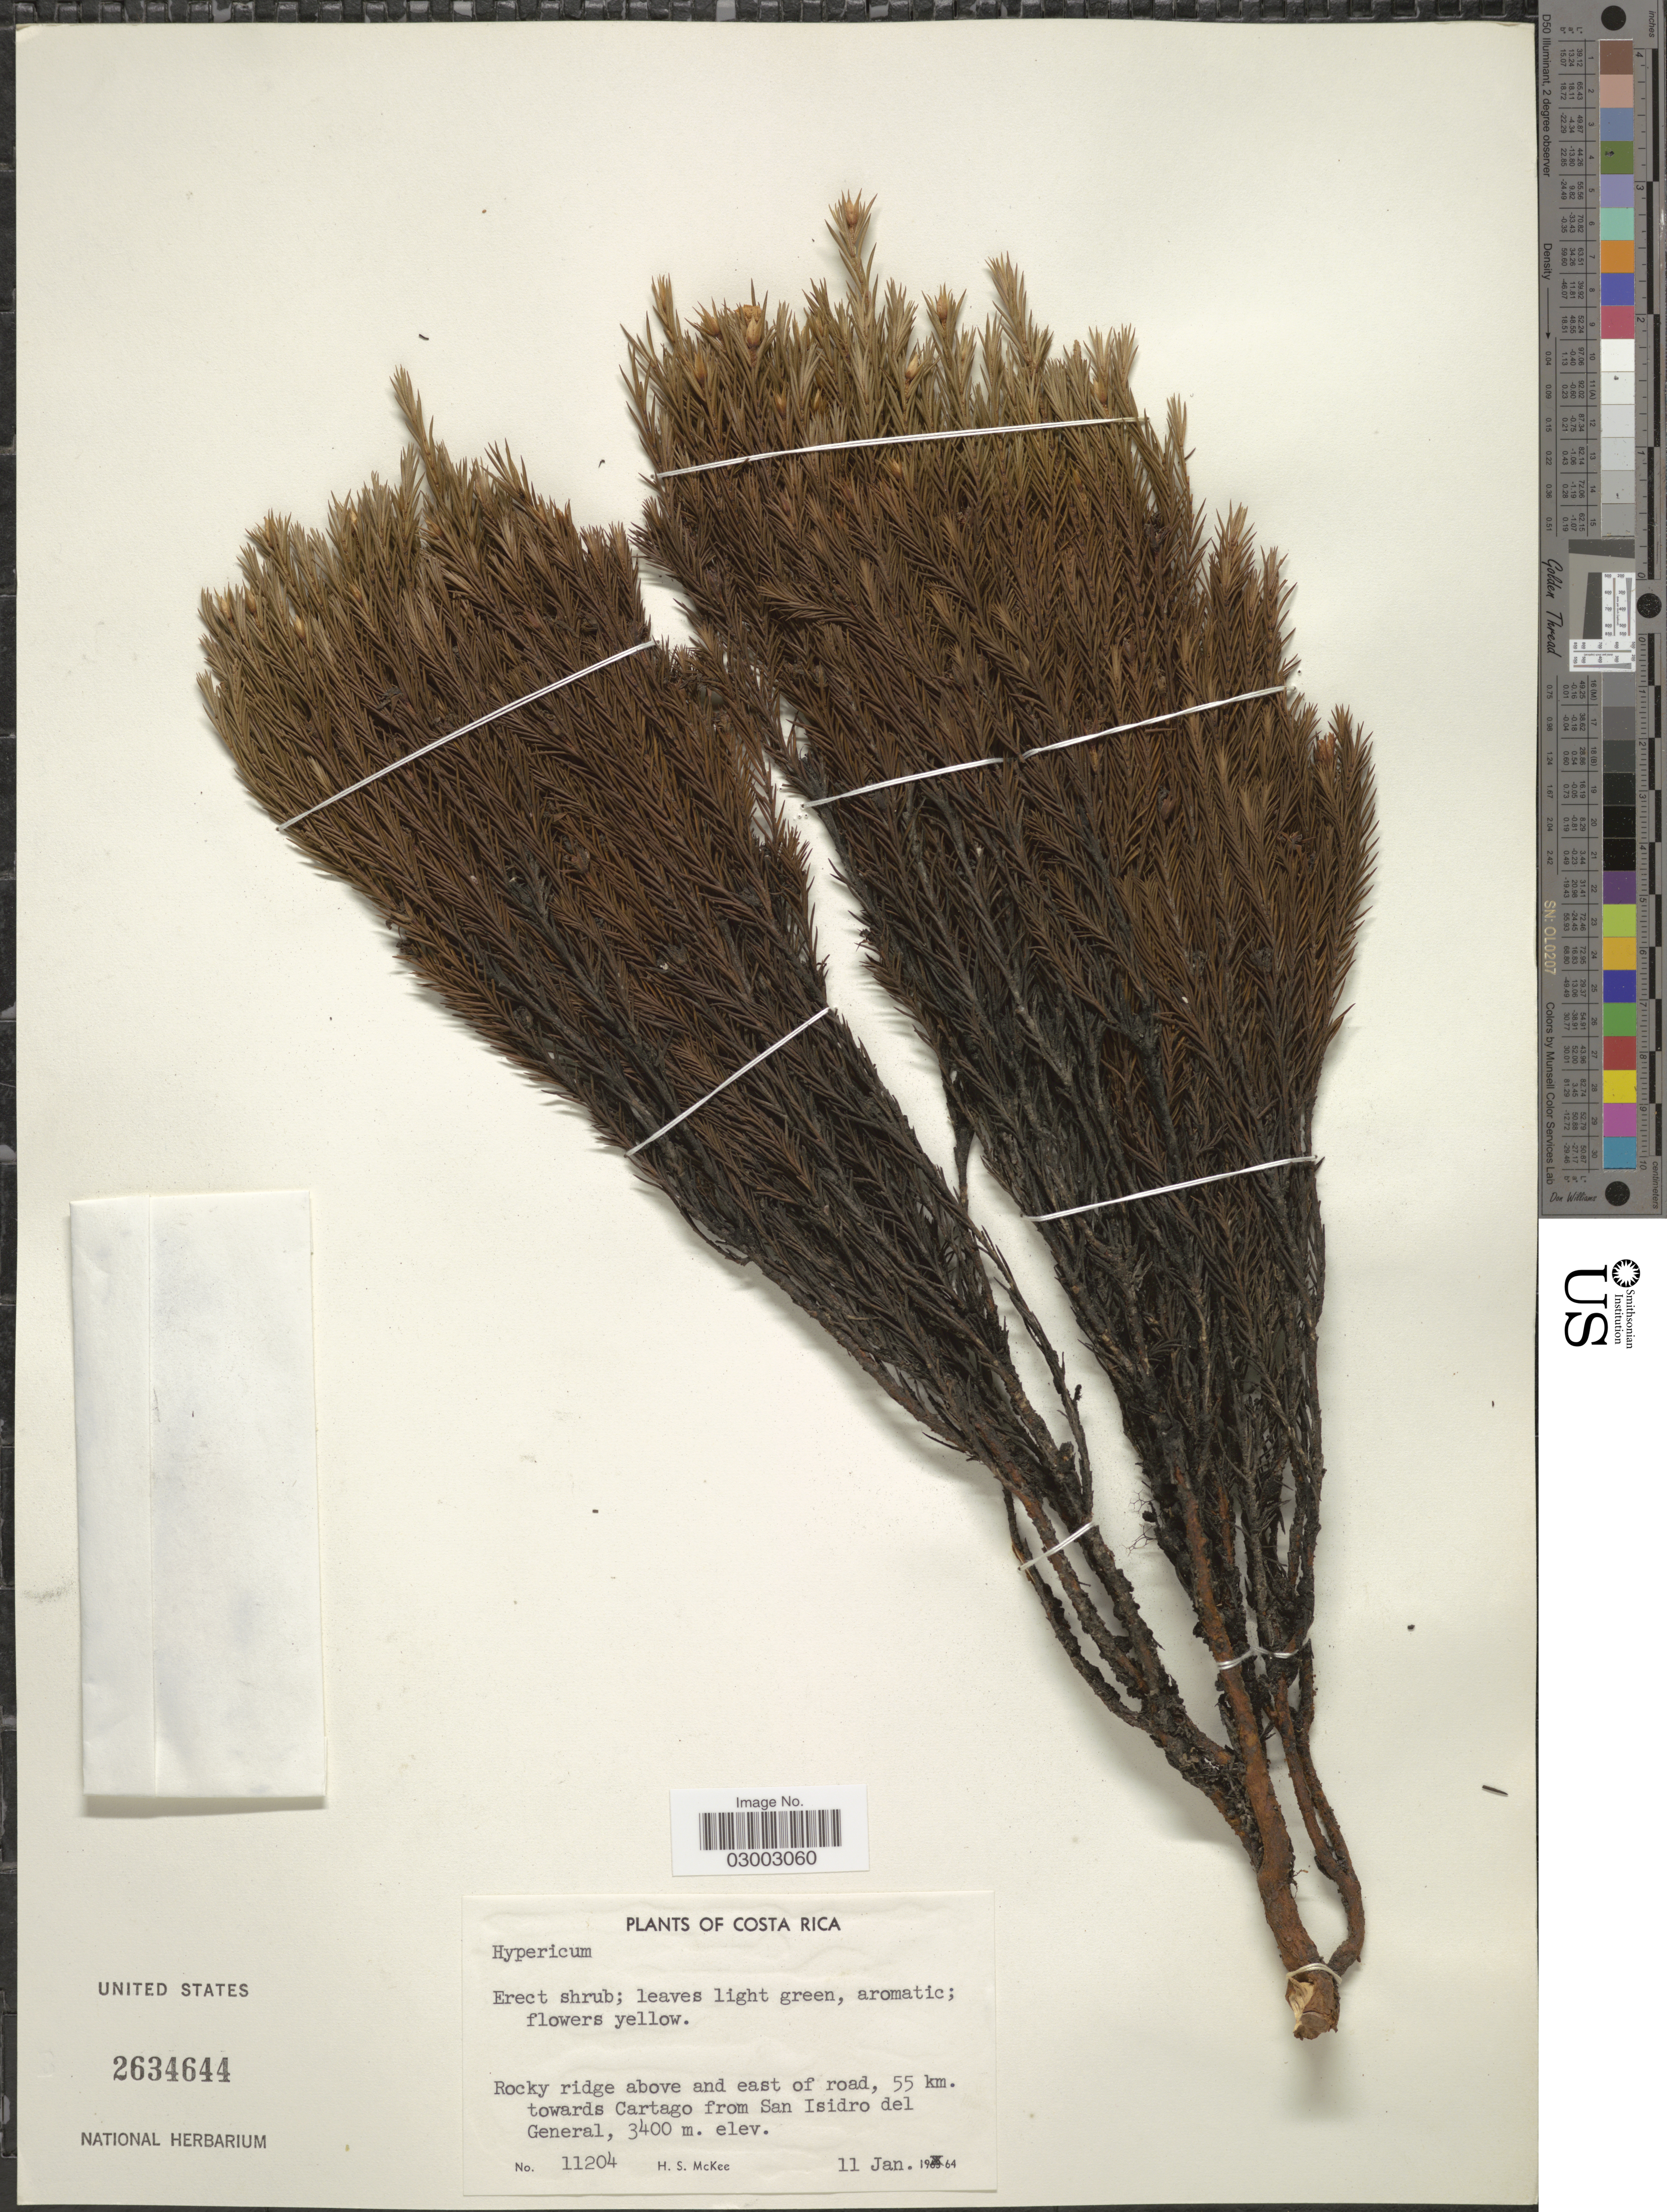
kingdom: Plantae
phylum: Tracheophyta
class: Magnoliopsida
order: Malpighiales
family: Hypericaceae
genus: Hypericum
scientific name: Hypericum strictum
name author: Kunth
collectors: H. S. McKee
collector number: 11204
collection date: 1964-01-11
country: Costa Rica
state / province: Cartago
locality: Rocky ridge above and east of road, 55 km. towards Cartago from San Isidro del General.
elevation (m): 3400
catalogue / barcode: US 2634644